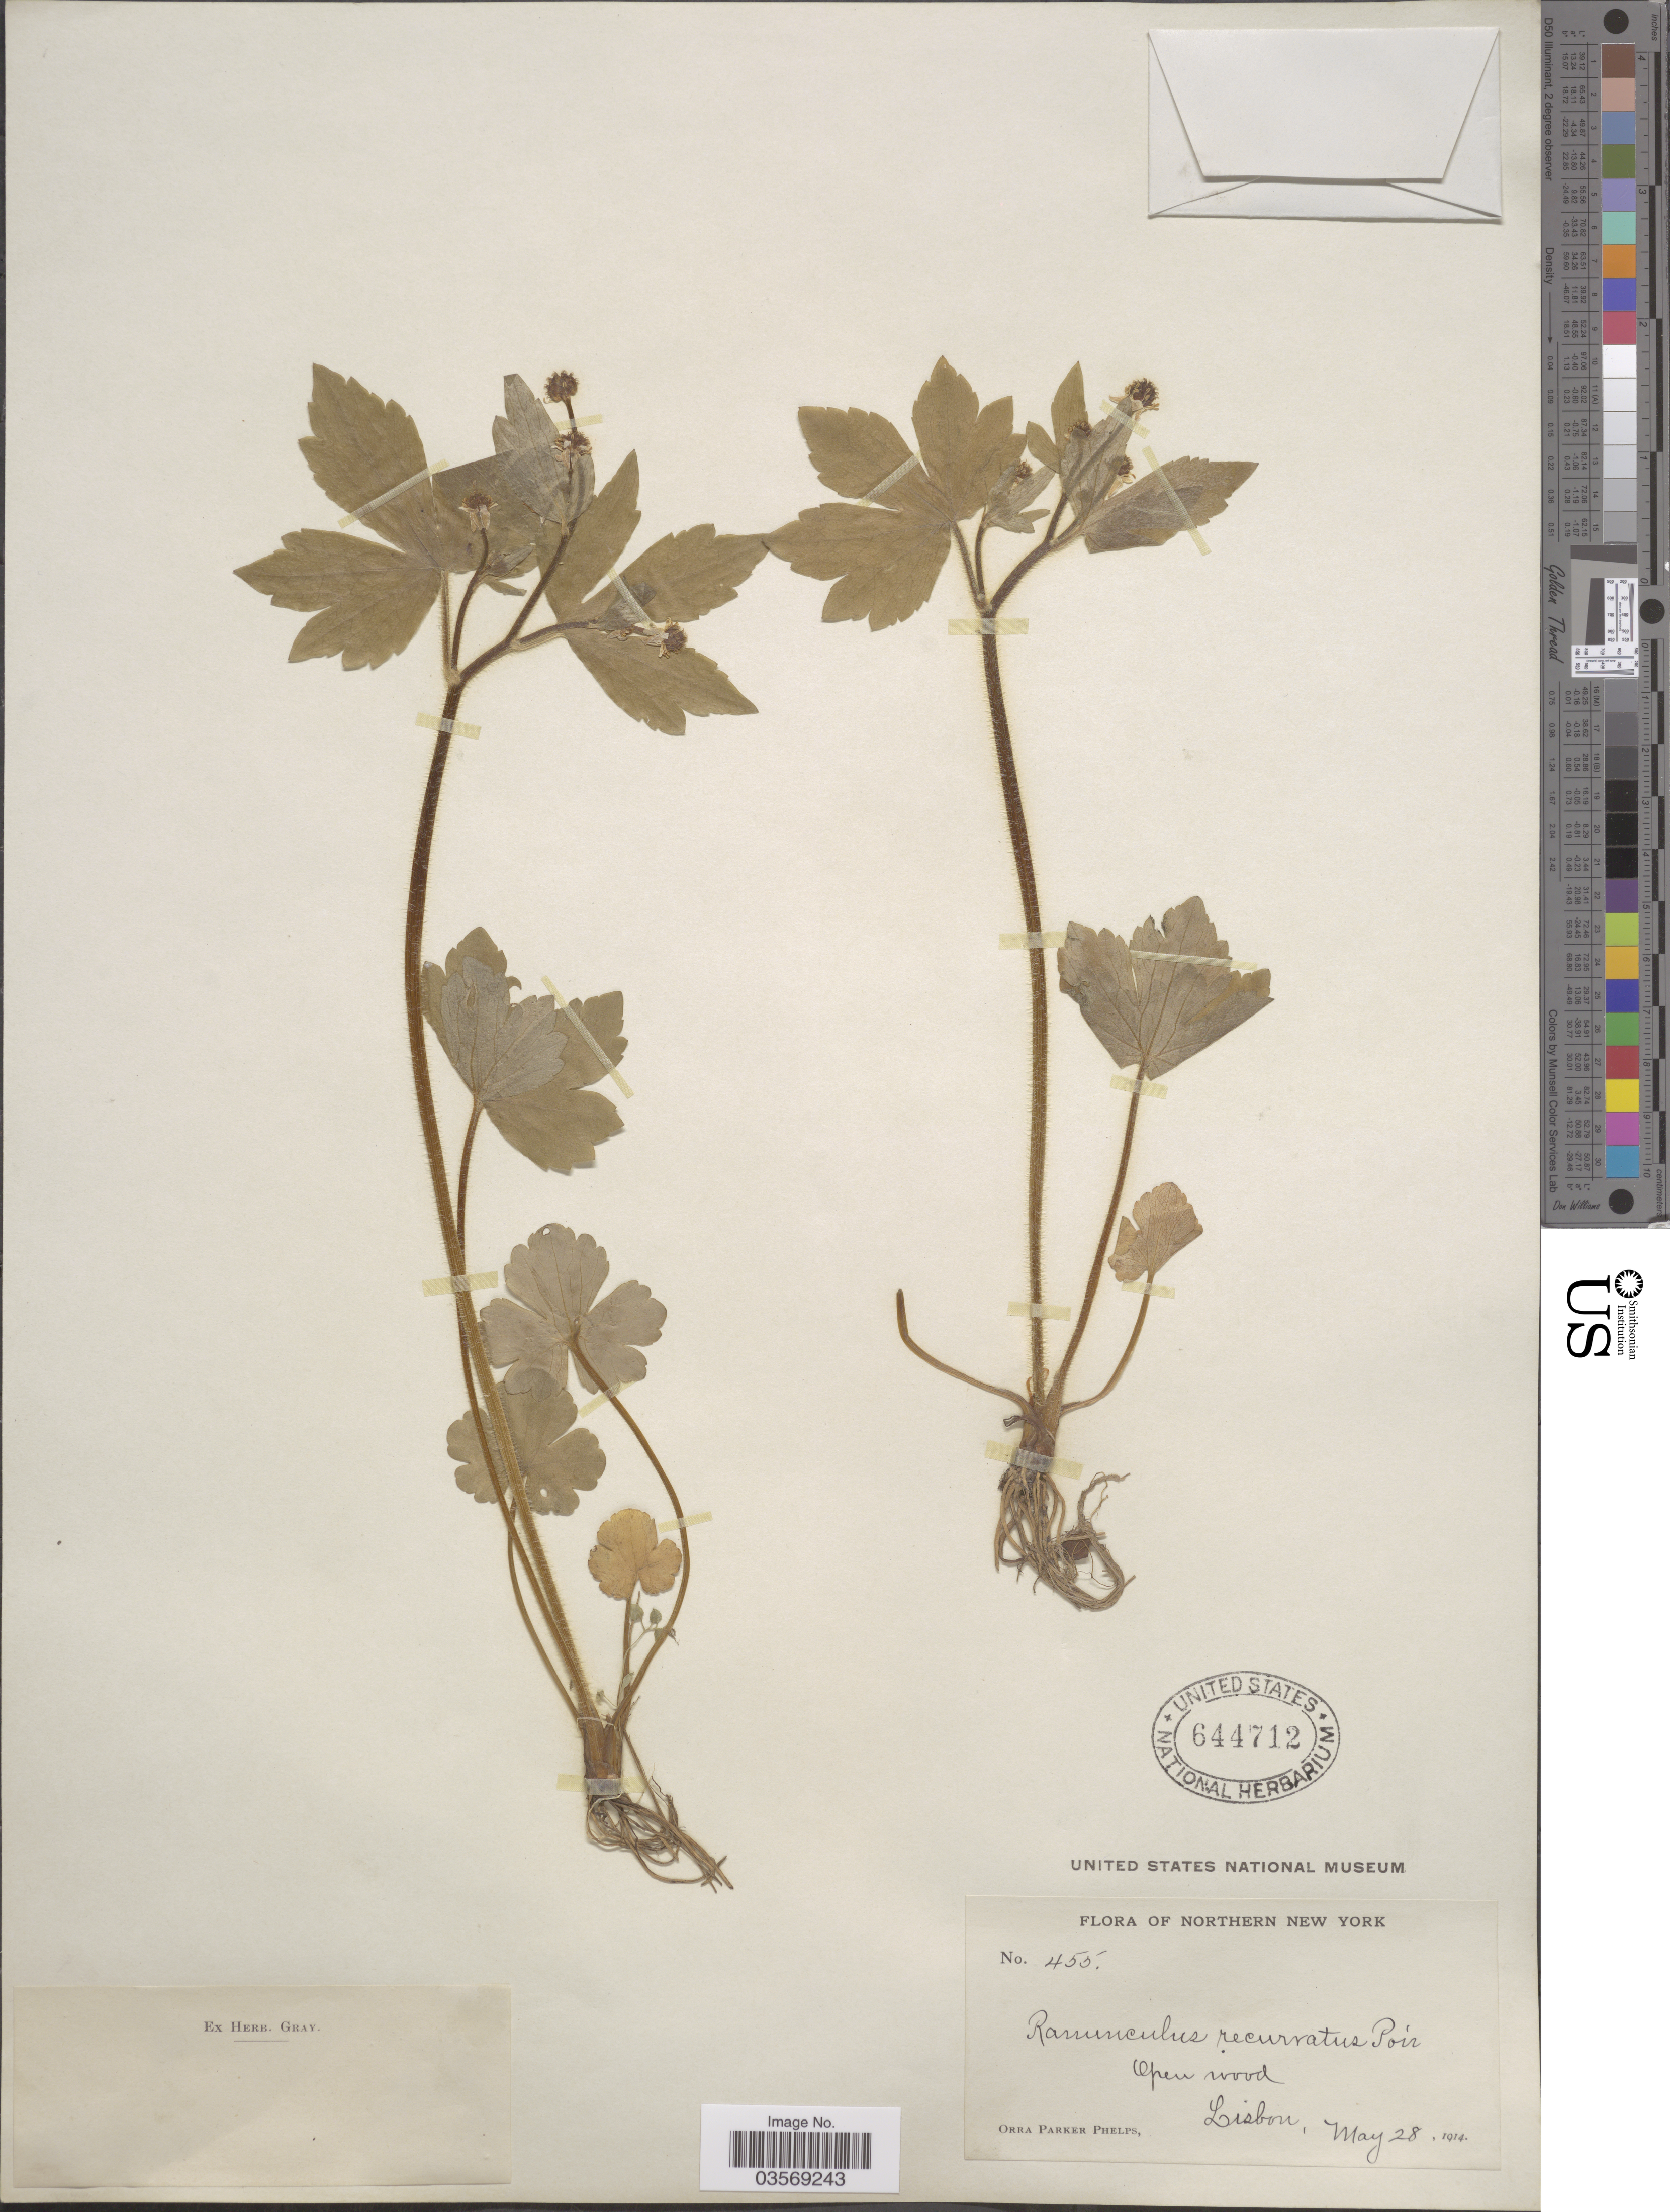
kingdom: Plantae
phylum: Tracheophyta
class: Magnoliopsida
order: Ranunculales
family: Ranunculaceae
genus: Ranunculus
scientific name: Ranunculus recurvatus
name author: Poir.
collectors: O. P. Phelps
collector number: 455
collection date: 1914-05-28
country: United States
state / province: New York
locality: Northern New York. Lisbon.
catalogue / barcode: US 644712